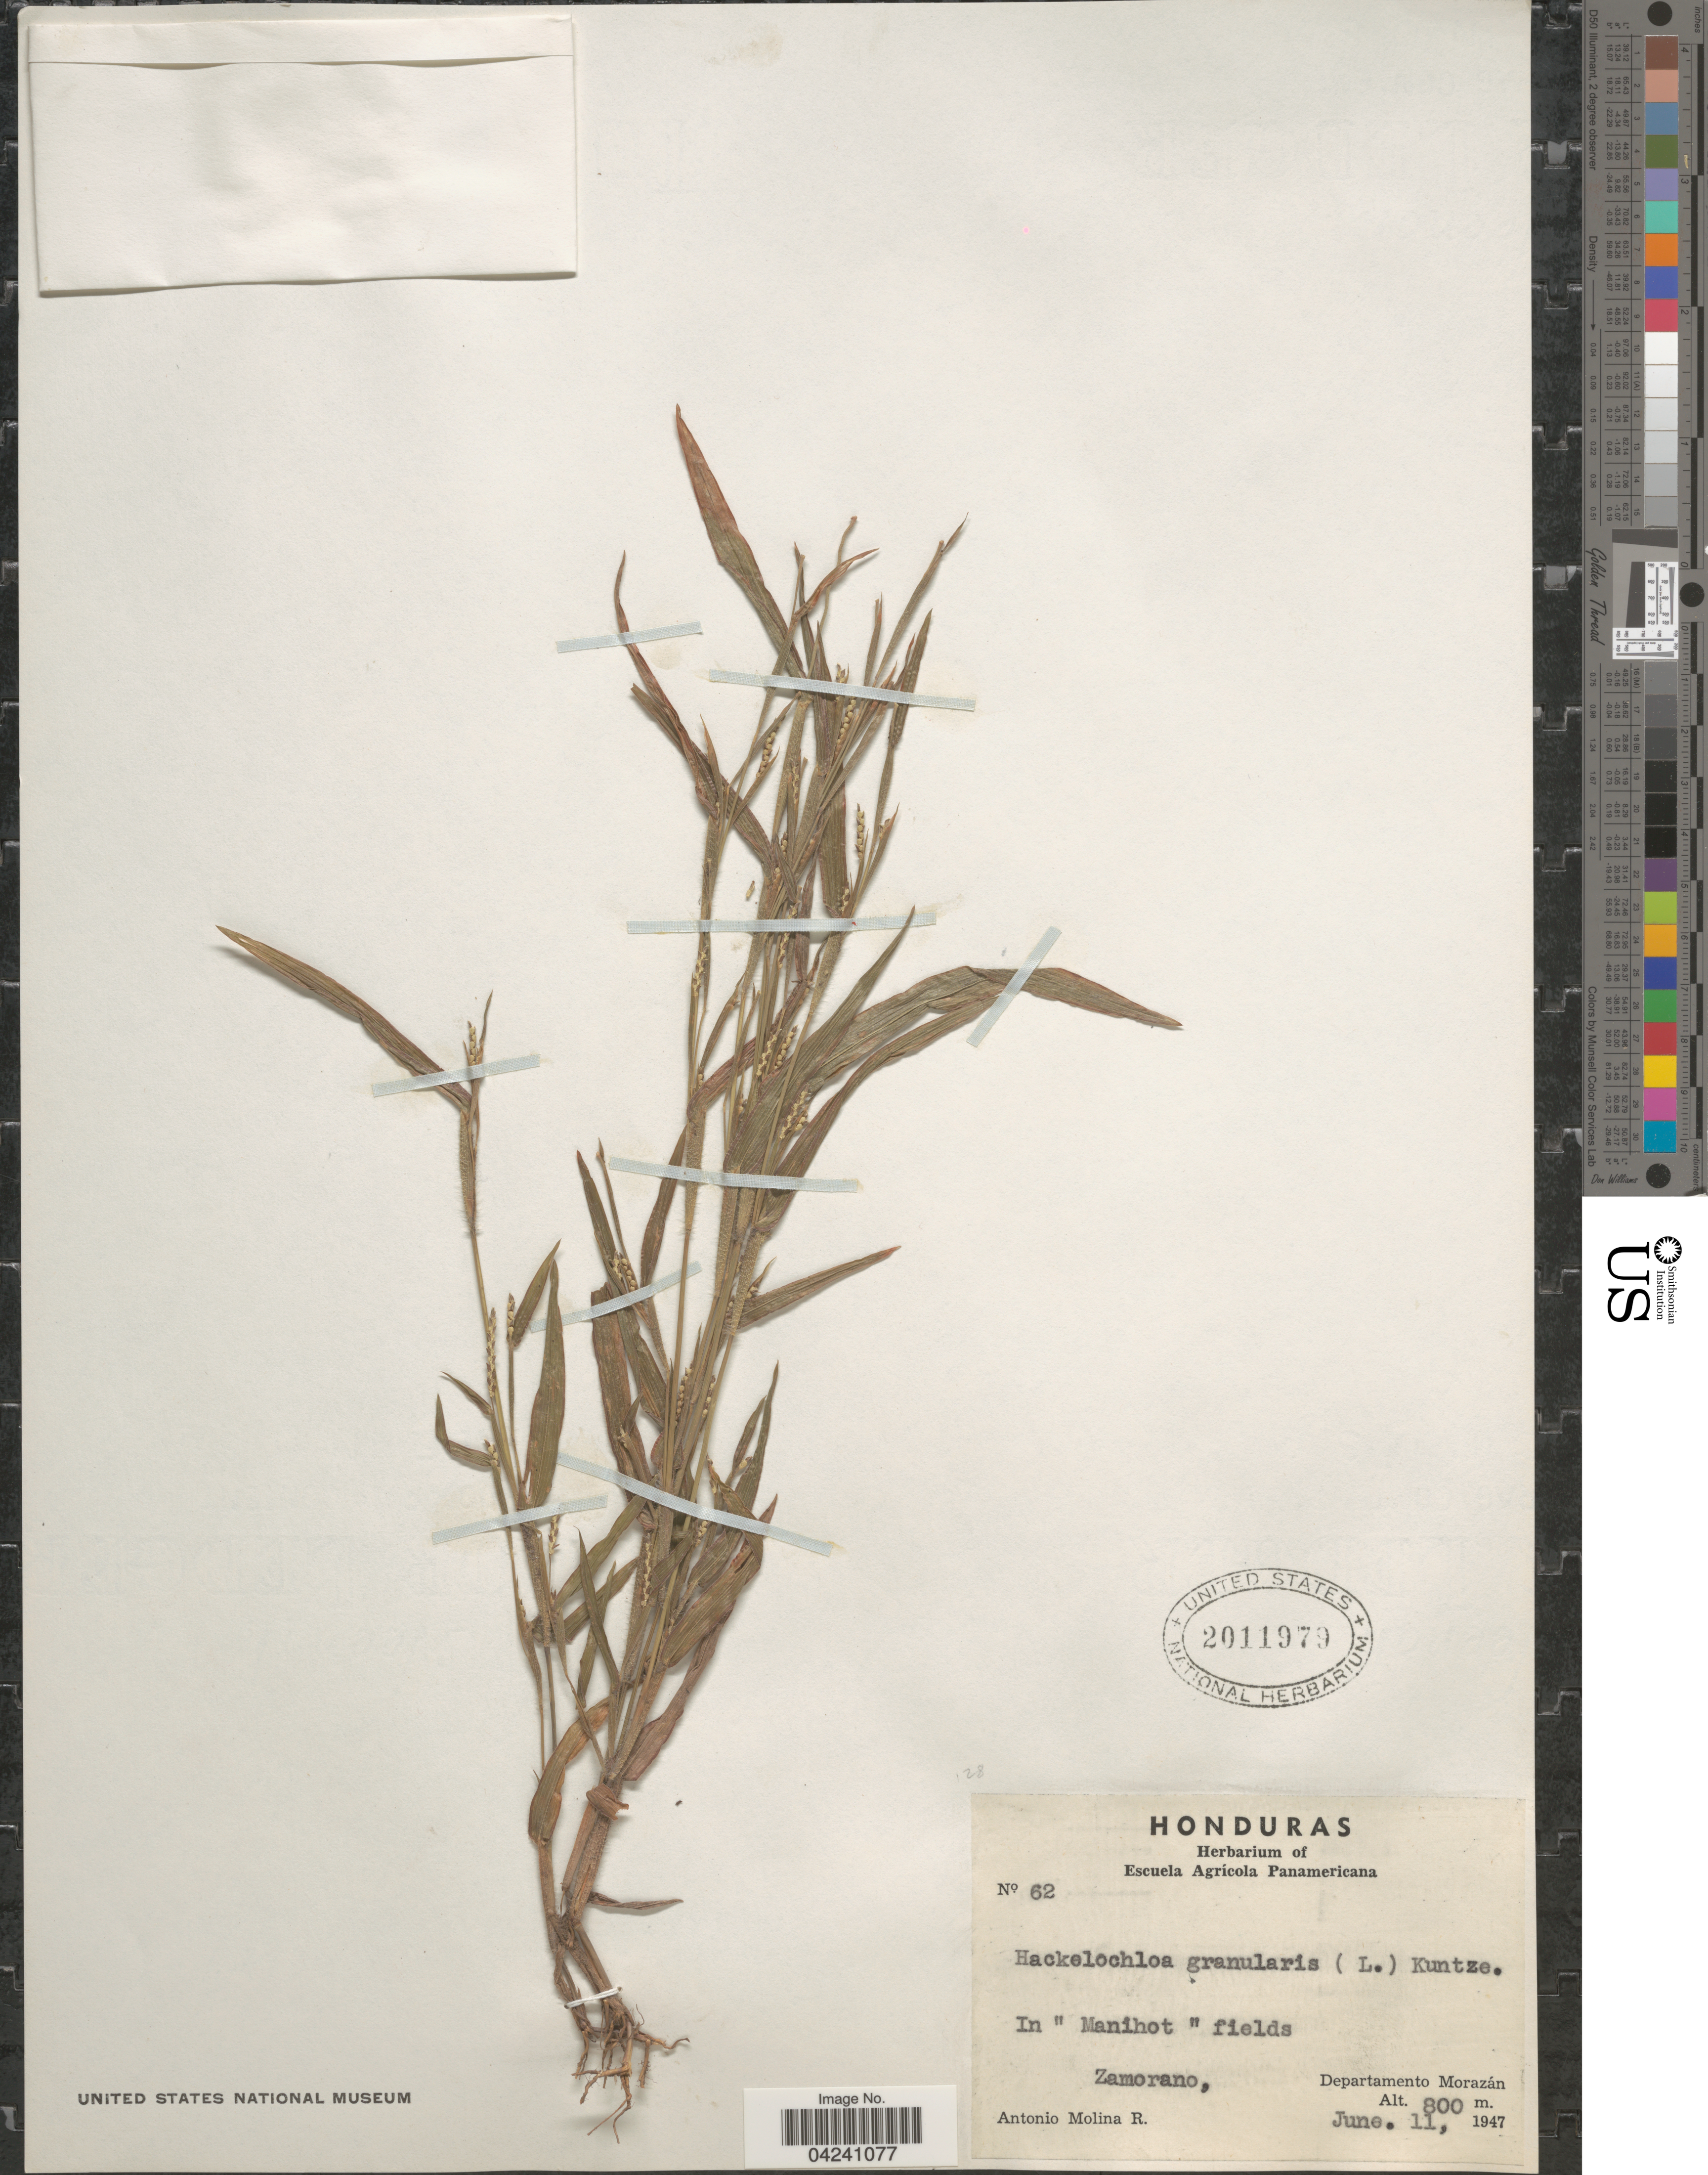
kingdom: Plantae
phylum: Tracheophyta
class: Liliopsida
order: Poales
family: Poaceae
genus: Hackelochloa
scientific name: Hackelochloa granularis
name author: (L.) Kuntze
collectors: A. Molina R.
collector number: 62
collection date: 1947-06-11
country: Honduras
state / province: Fco. Morazán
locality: In "Manihot" fields. Zamorano, Departamento Morazán.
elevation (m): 800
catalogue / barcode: US 2011979